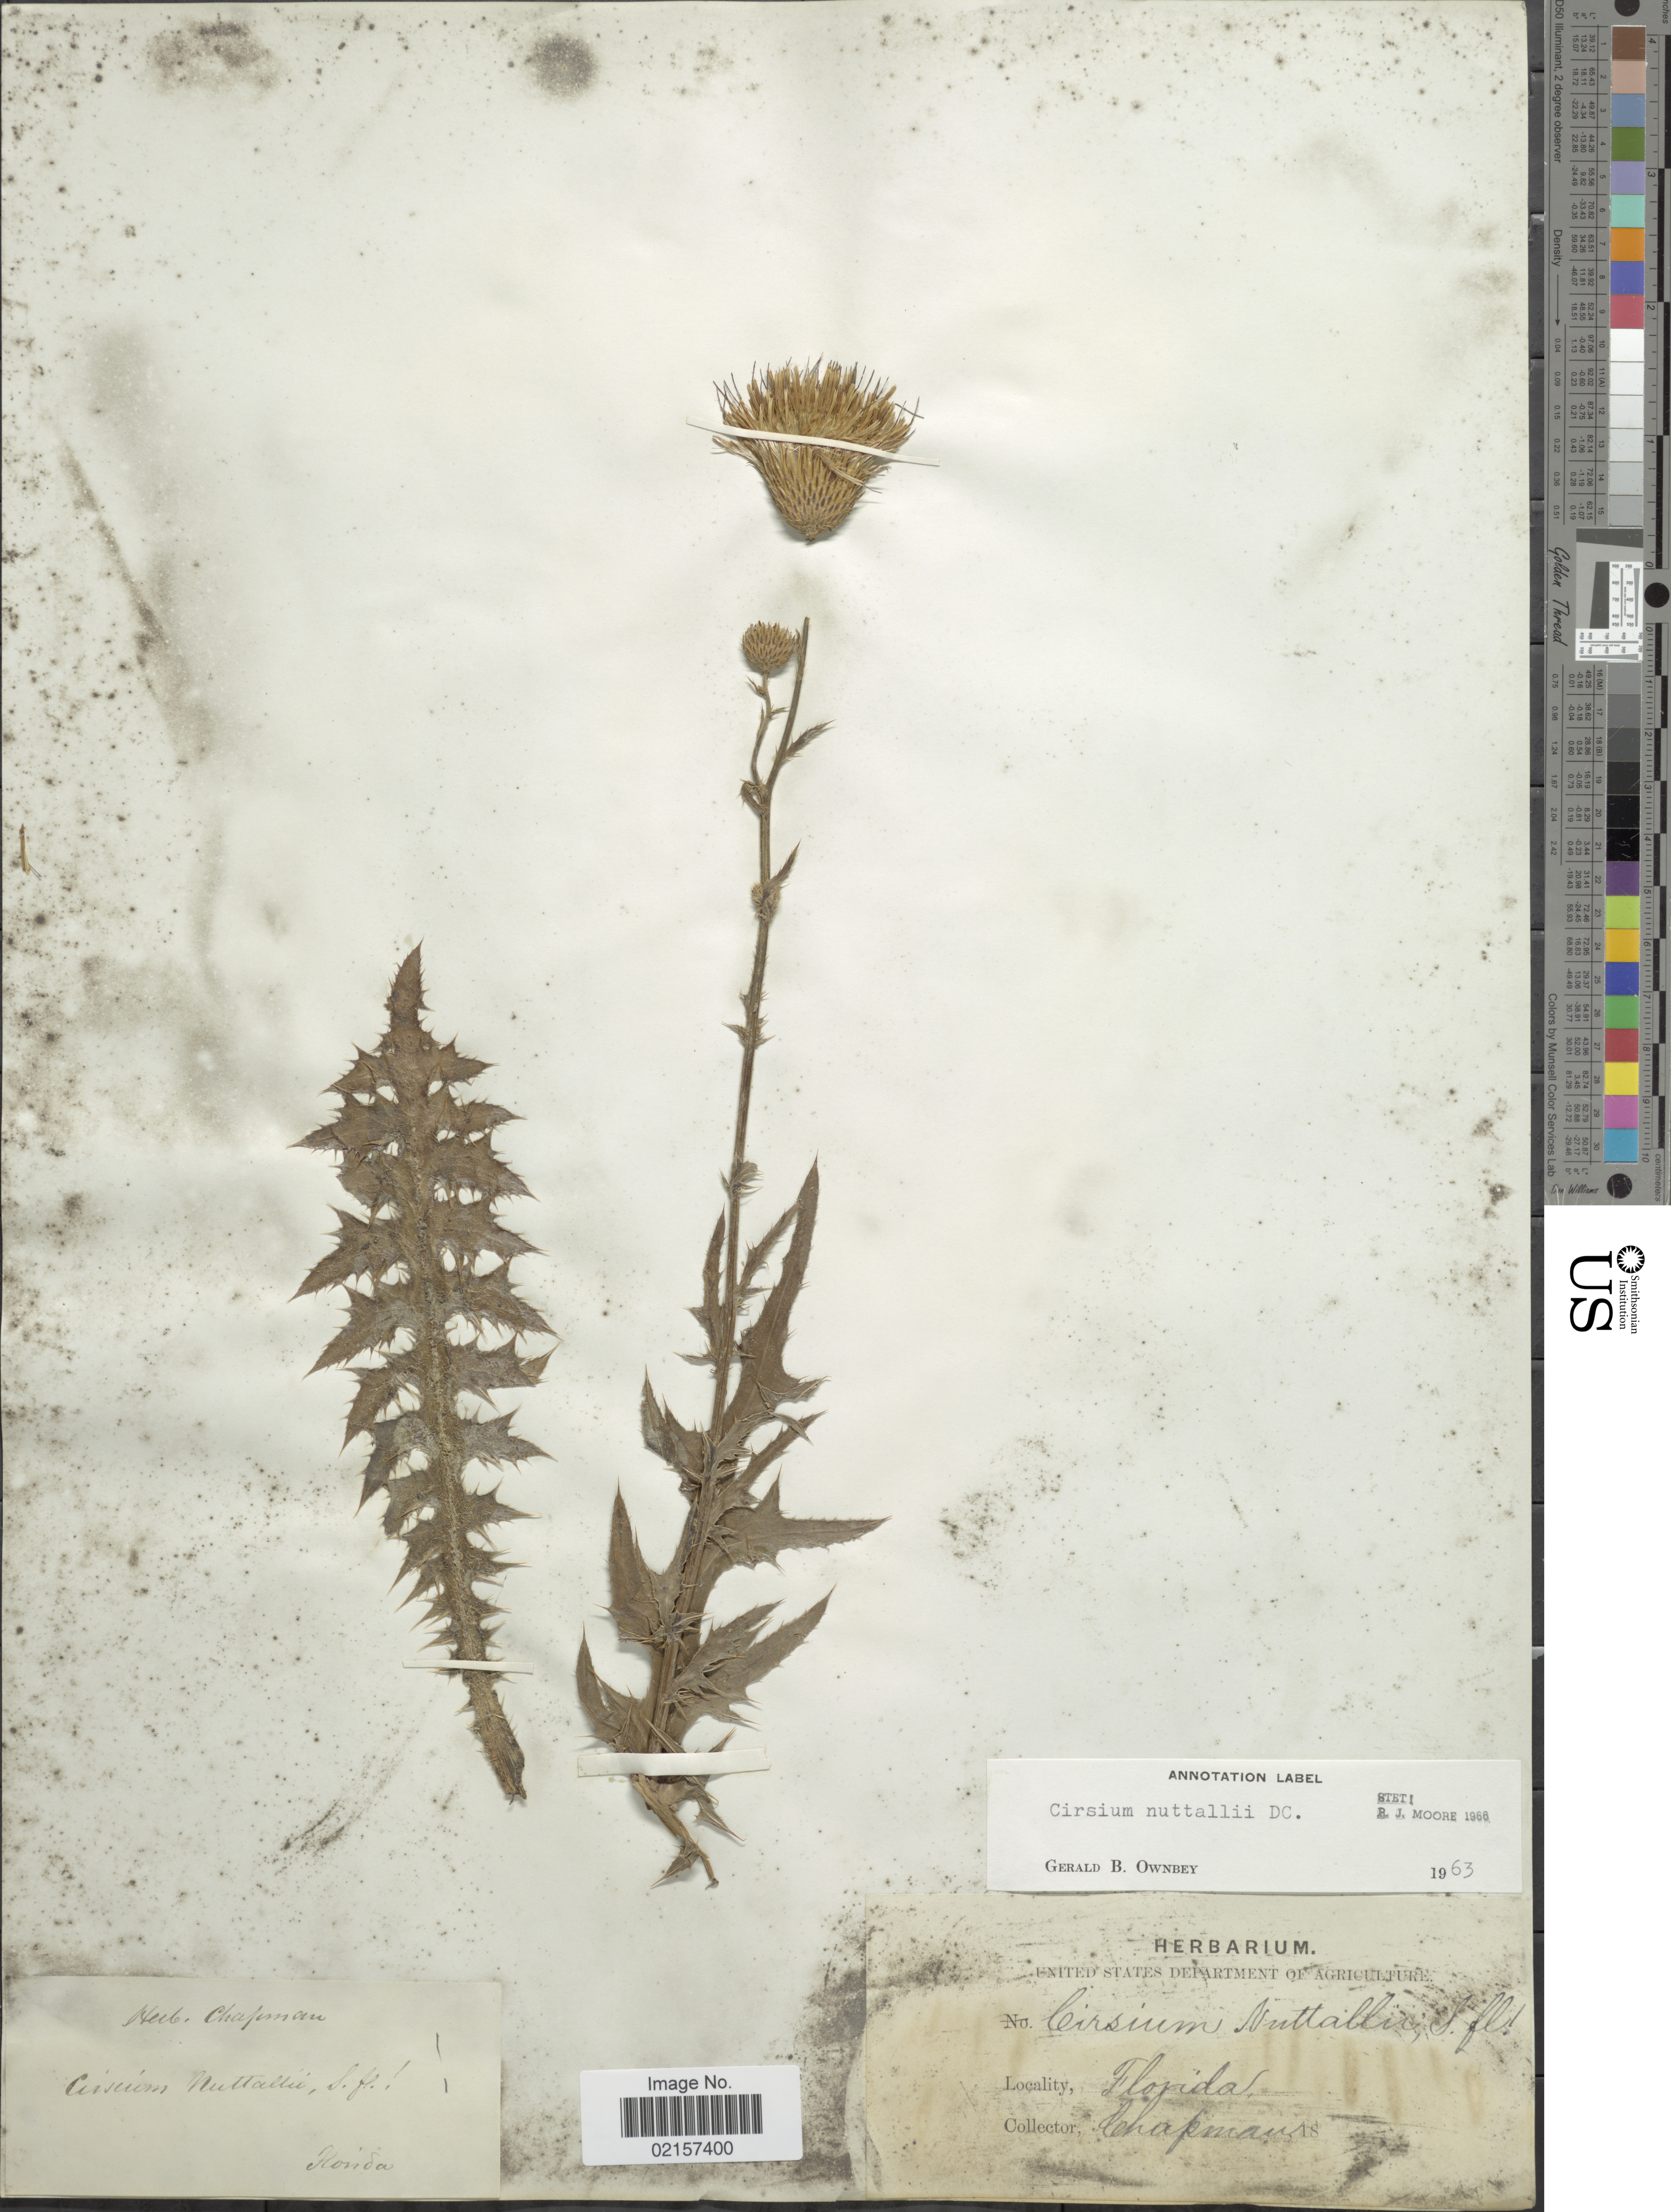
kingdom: Plantae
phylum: Tracheophyta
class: Magnoliopsida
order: Asterales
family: Asteraceae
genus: Cirsium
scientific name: Cirsium nuttali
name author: DC.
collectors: A. Chapman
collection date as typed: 18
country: United States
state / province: Florida